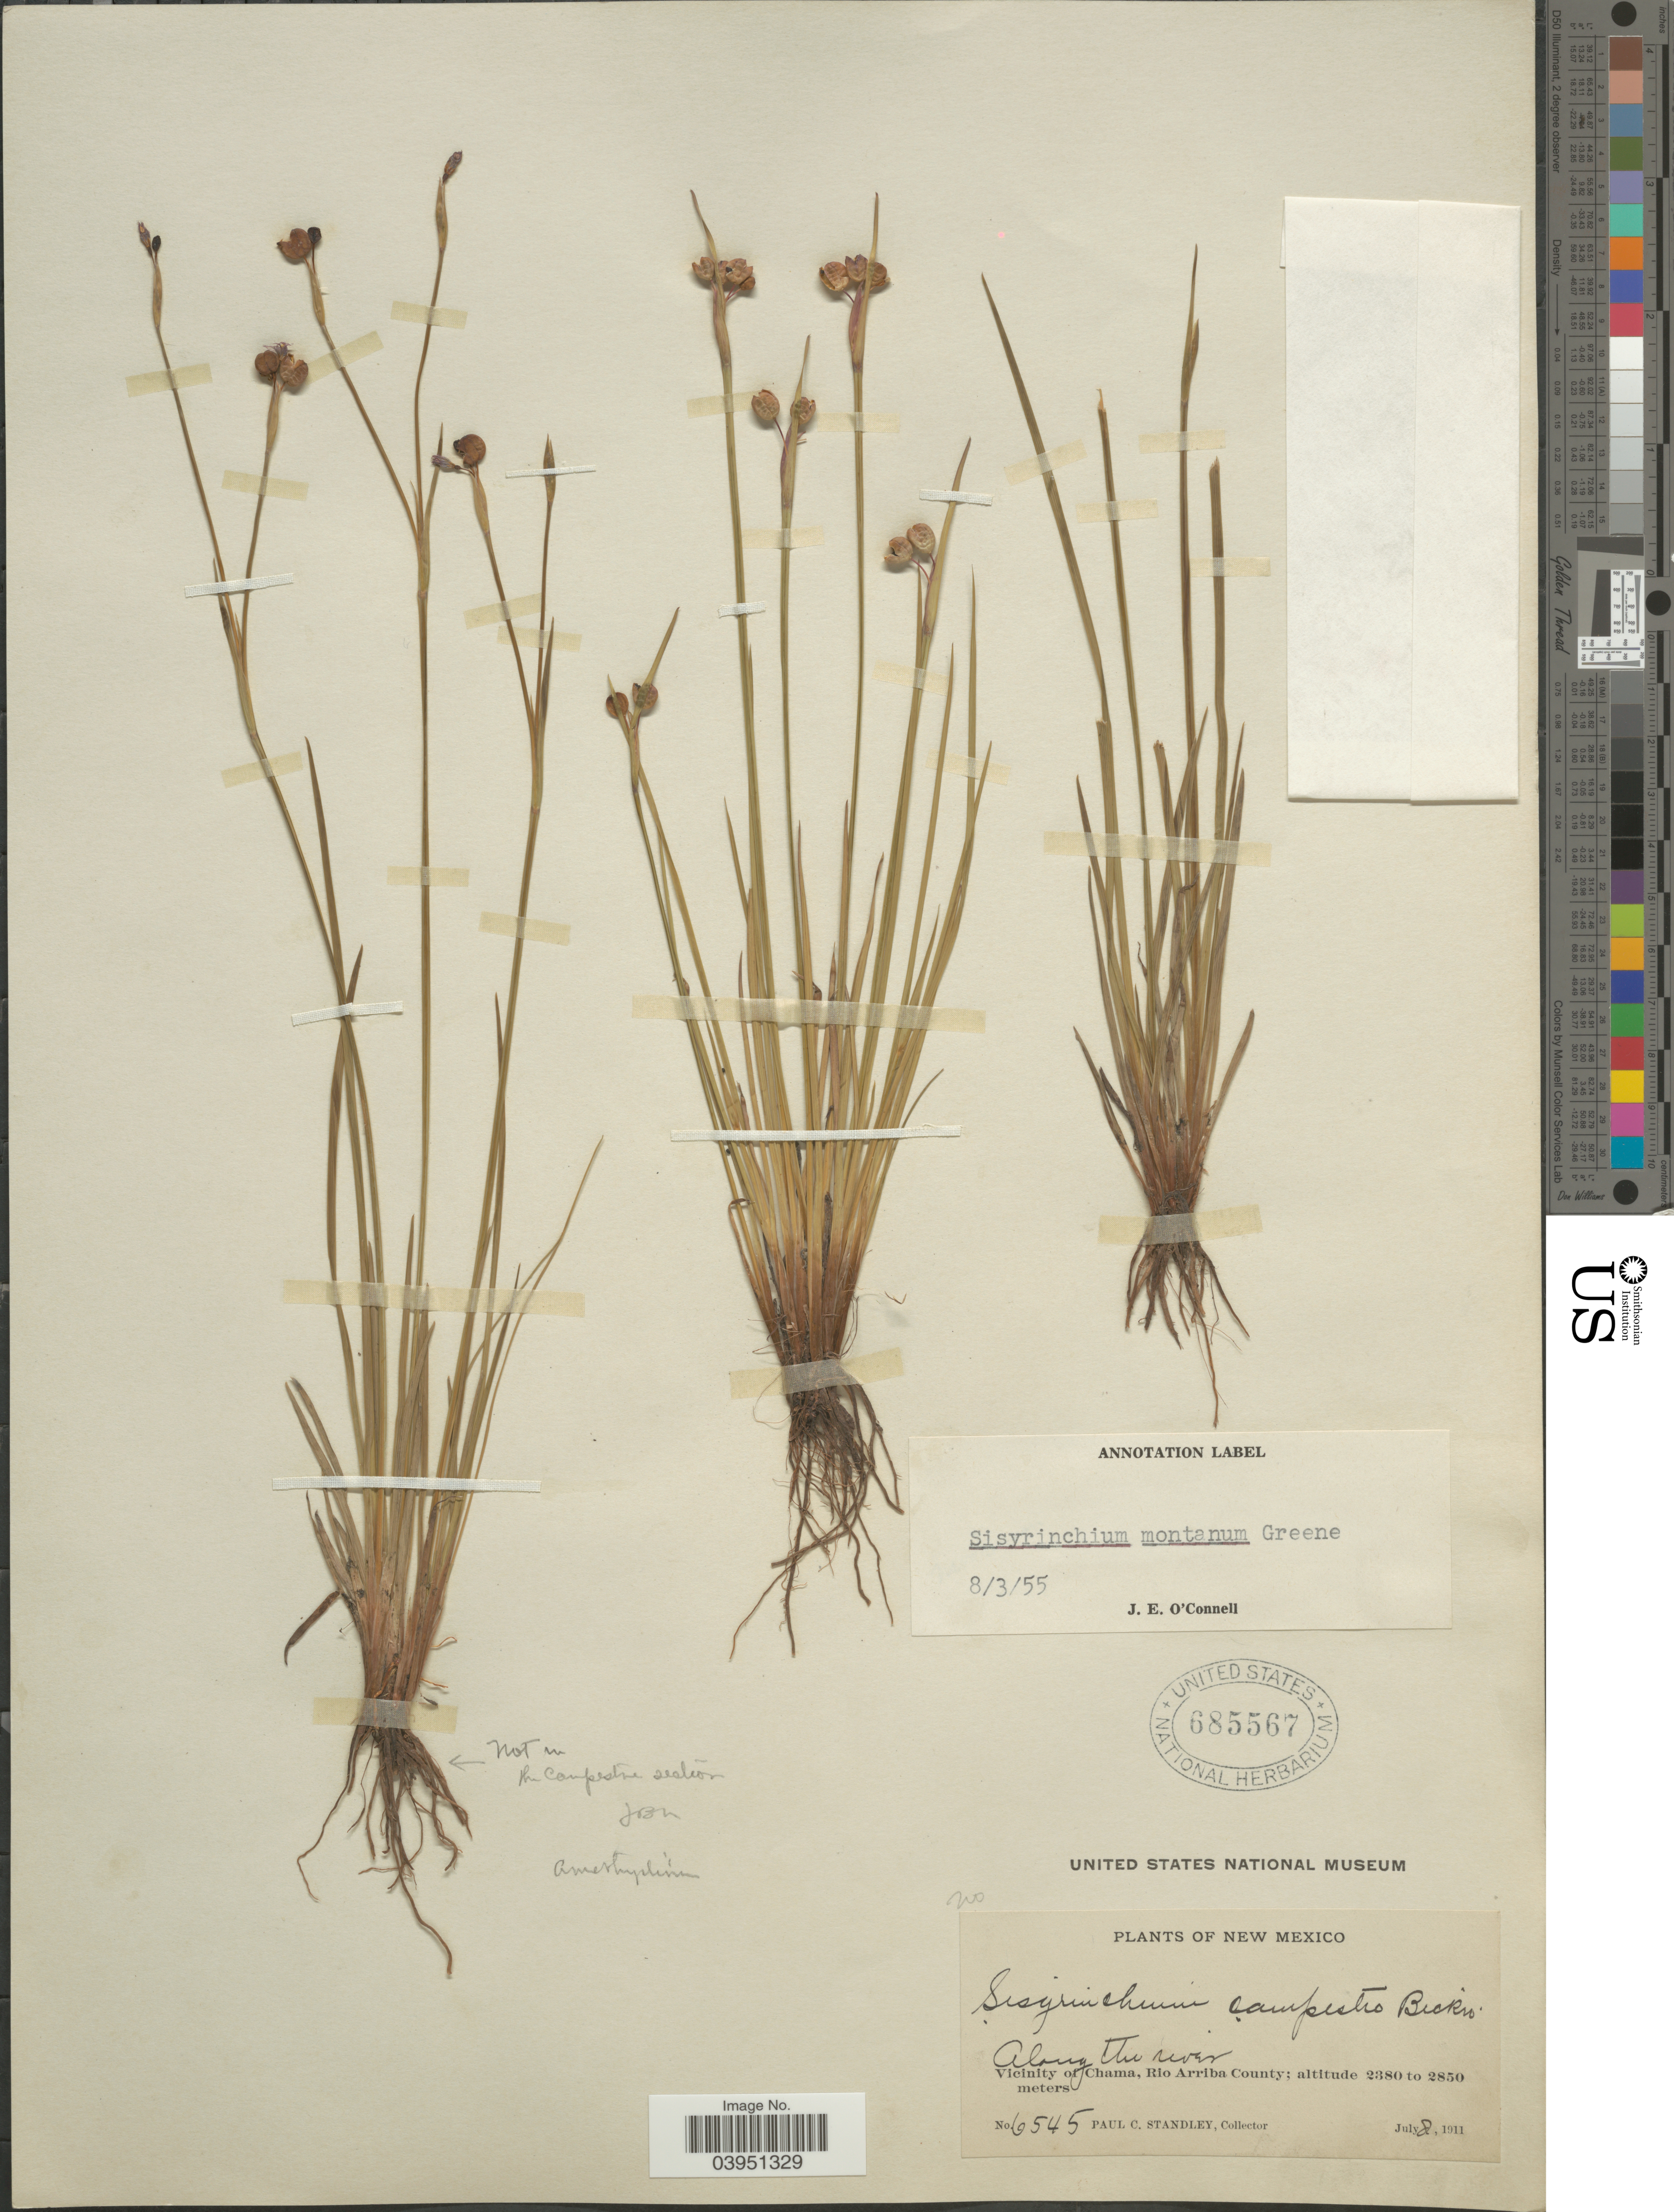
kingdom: Plantae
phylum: Tracheophyta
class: Liliopsida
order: Asparagales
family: Iridaceae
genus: Sisyrinchium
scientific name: Sisyrinchium montanum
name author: Greene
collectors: P. C. Standley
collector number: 6545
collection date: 1911-07-08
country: United States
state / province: New Mexico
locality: Along the river. Vicinity of Chama, Rio Arriba County.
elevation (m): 2380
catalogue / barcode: US 685567